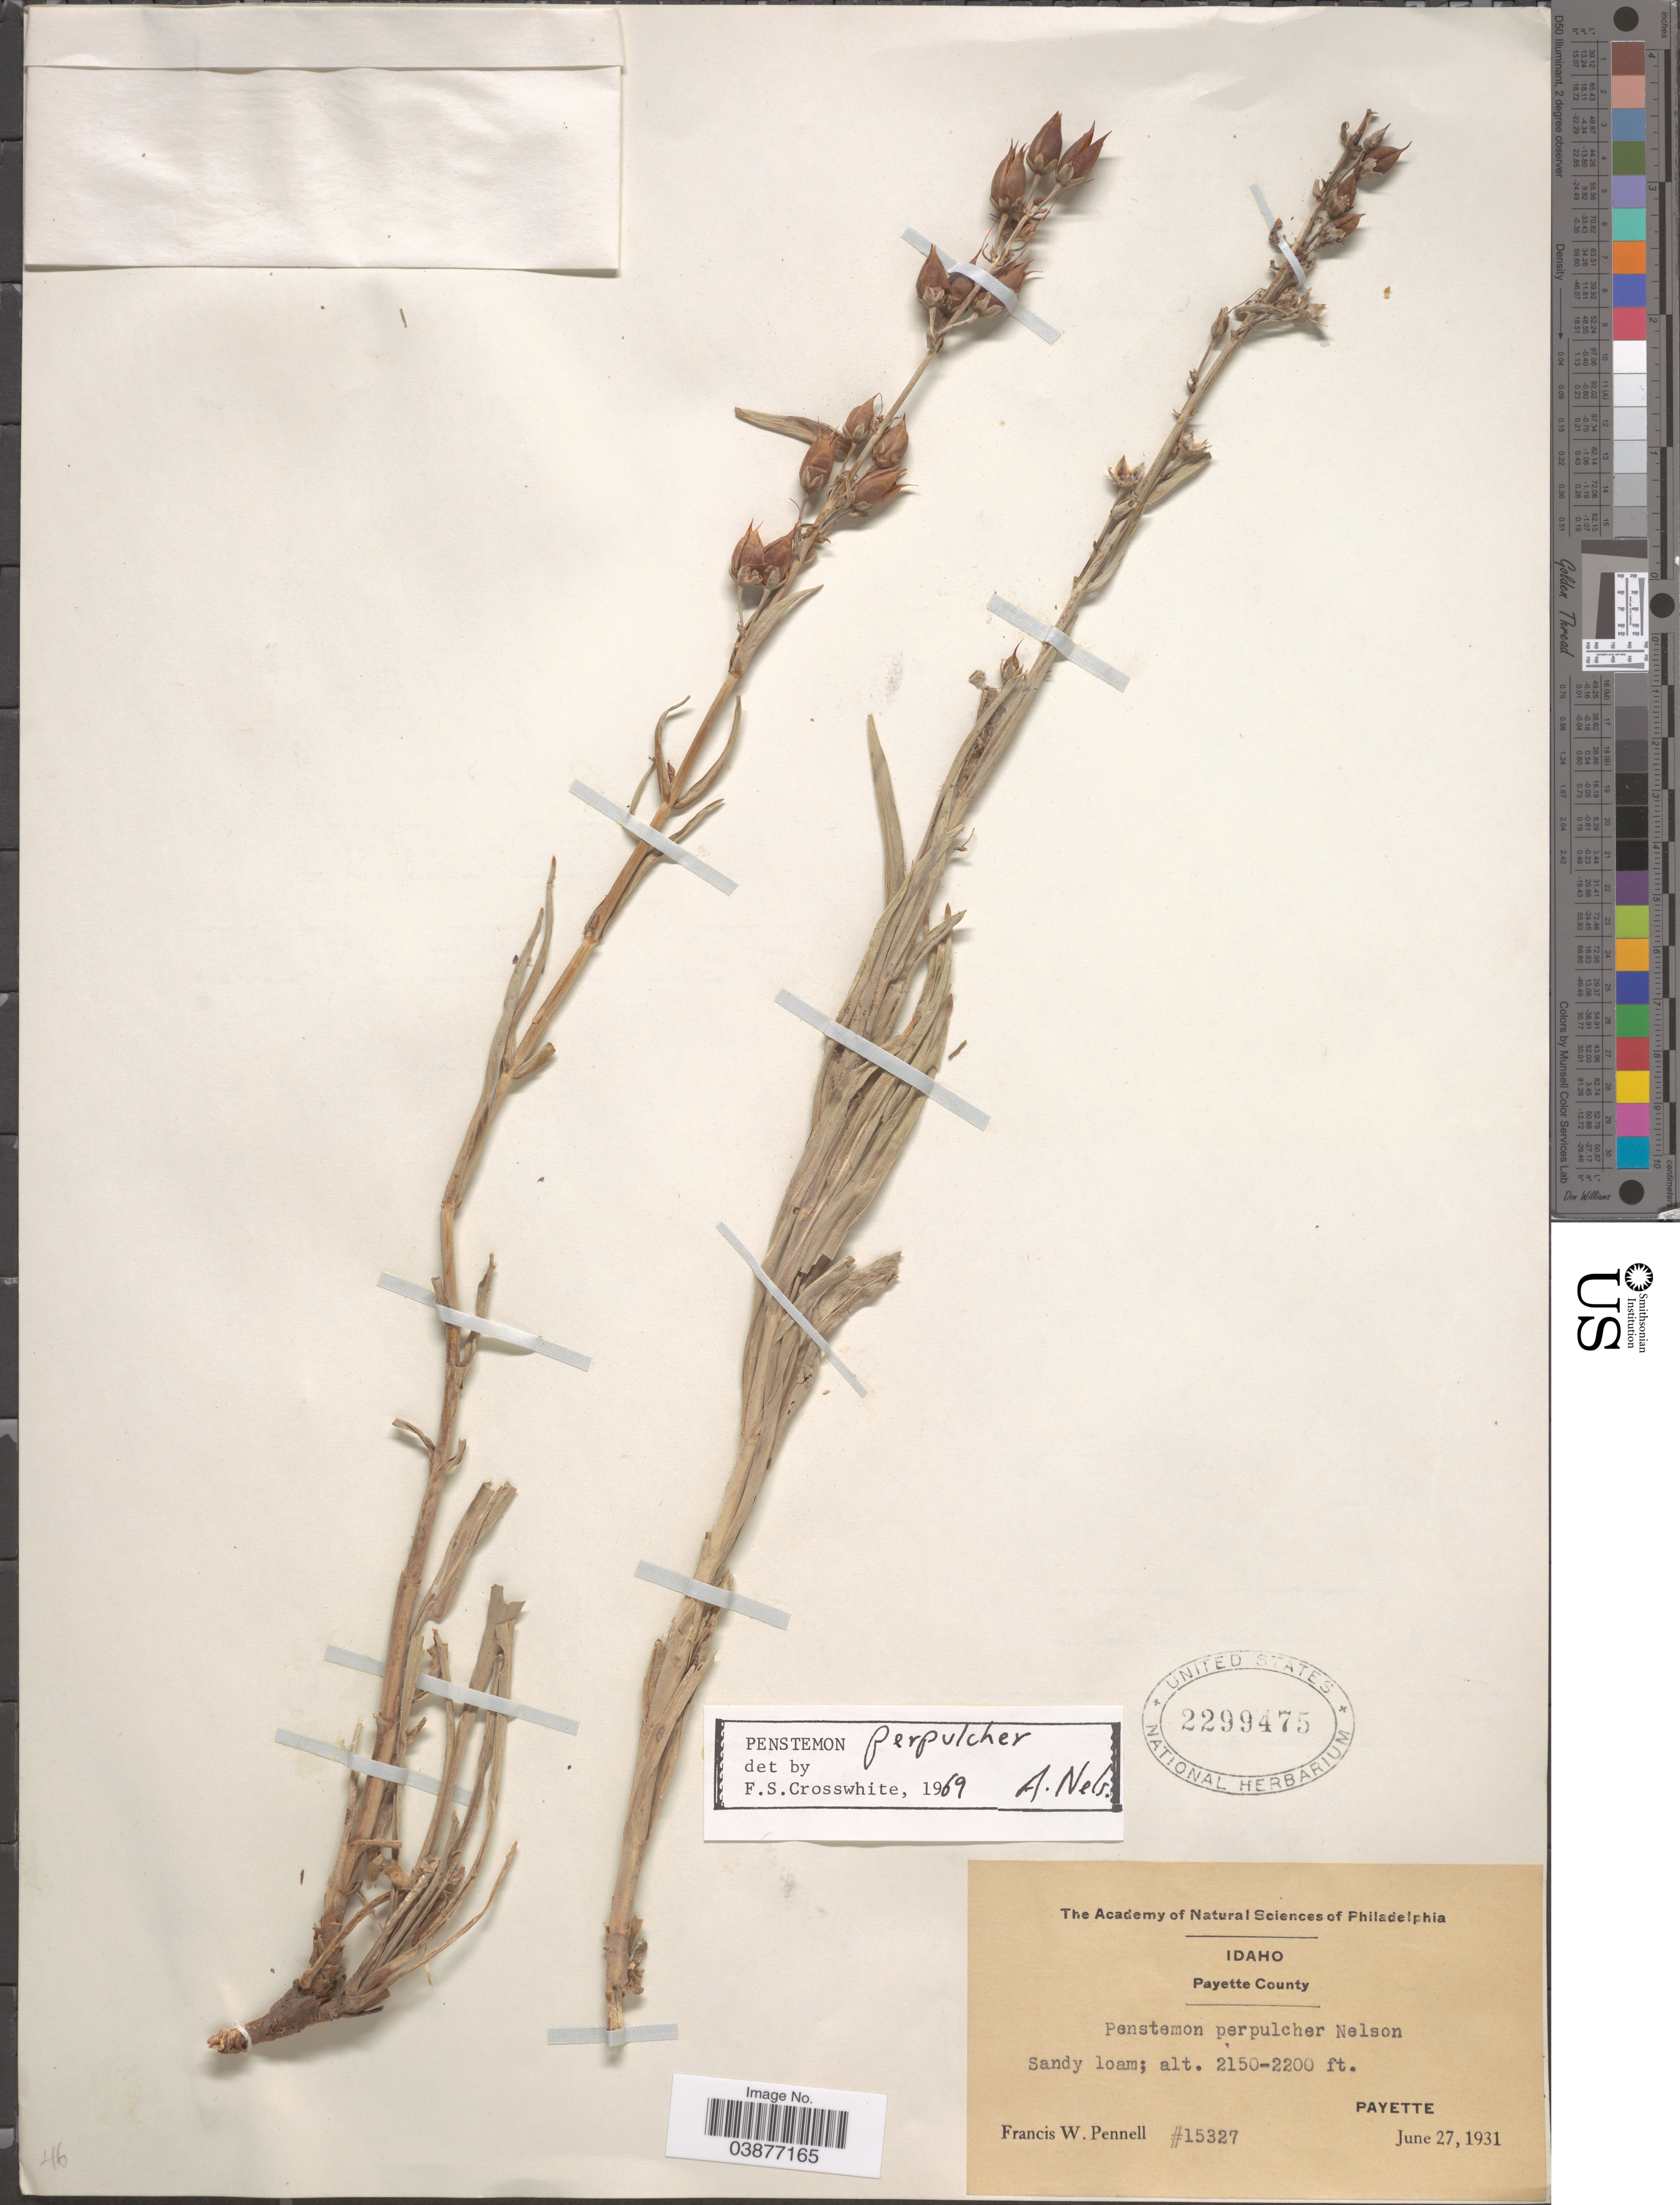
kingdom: Plantae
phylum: Tracheophyta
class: Magnoliopsida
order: Lamiales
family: Plantaginaceae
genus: Penstemon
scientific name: Penstemon perpulcher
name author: A. Nelson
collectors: F. W. Pennell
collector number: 15327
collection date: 1931-06-27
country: United States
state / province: Idaho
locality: Payette County. Payette.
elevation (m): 655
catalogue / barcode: US 2299475